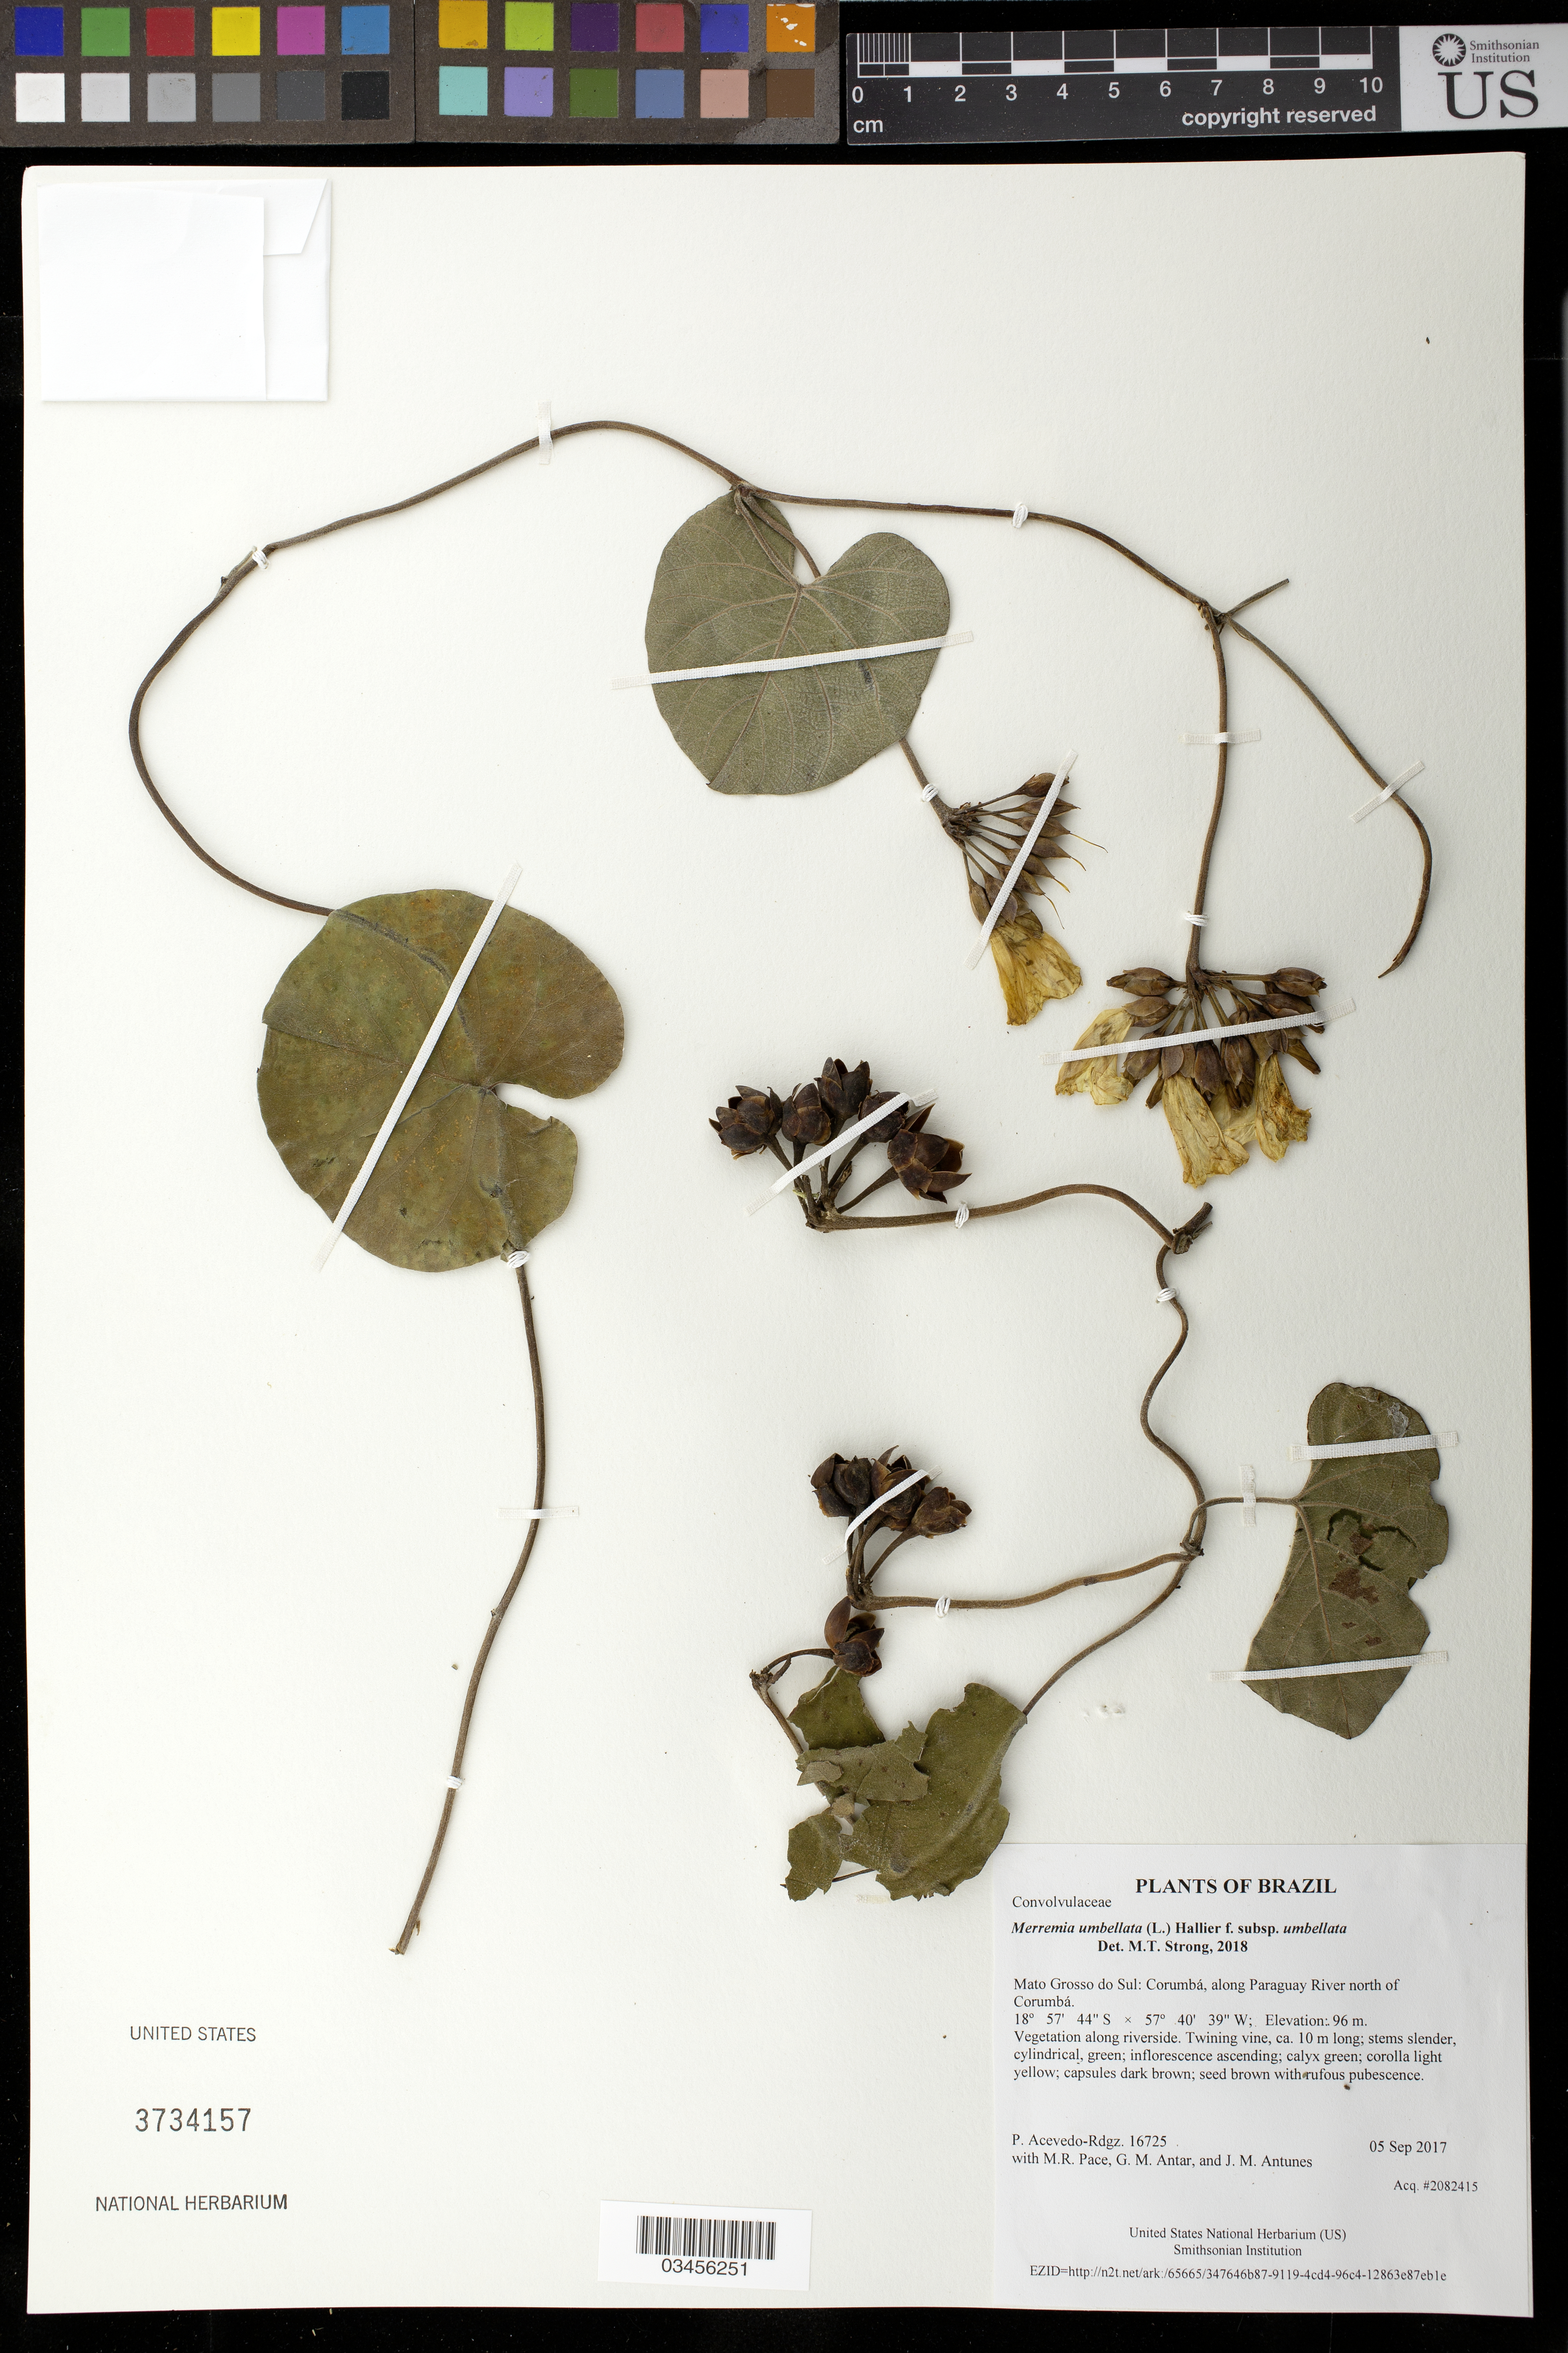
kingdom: Plantae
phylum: Tracheophyta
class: Magnoliopsida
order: Solanales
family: Convolvulaceae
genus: Camonea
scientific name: Camonea umbellata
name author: (L.) A. R. Simões & Staples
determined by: Acevedo-Rodriguez, P., (US), Smithsonian Institution - National Museum of Natural History (UNITED STATES)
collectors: P. Acevedo-Rodr., M. R. Pace, G. M. Antar & J. M. Antunes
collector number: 16725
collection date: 2017-09-05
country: Brazil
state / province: Mato Grosso do Sul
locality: Corumbá, along Paraguay River north of Corumbá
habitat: Vegetation along riverside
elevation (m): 96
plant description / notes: US, NY, MO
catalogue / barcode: US 3734157